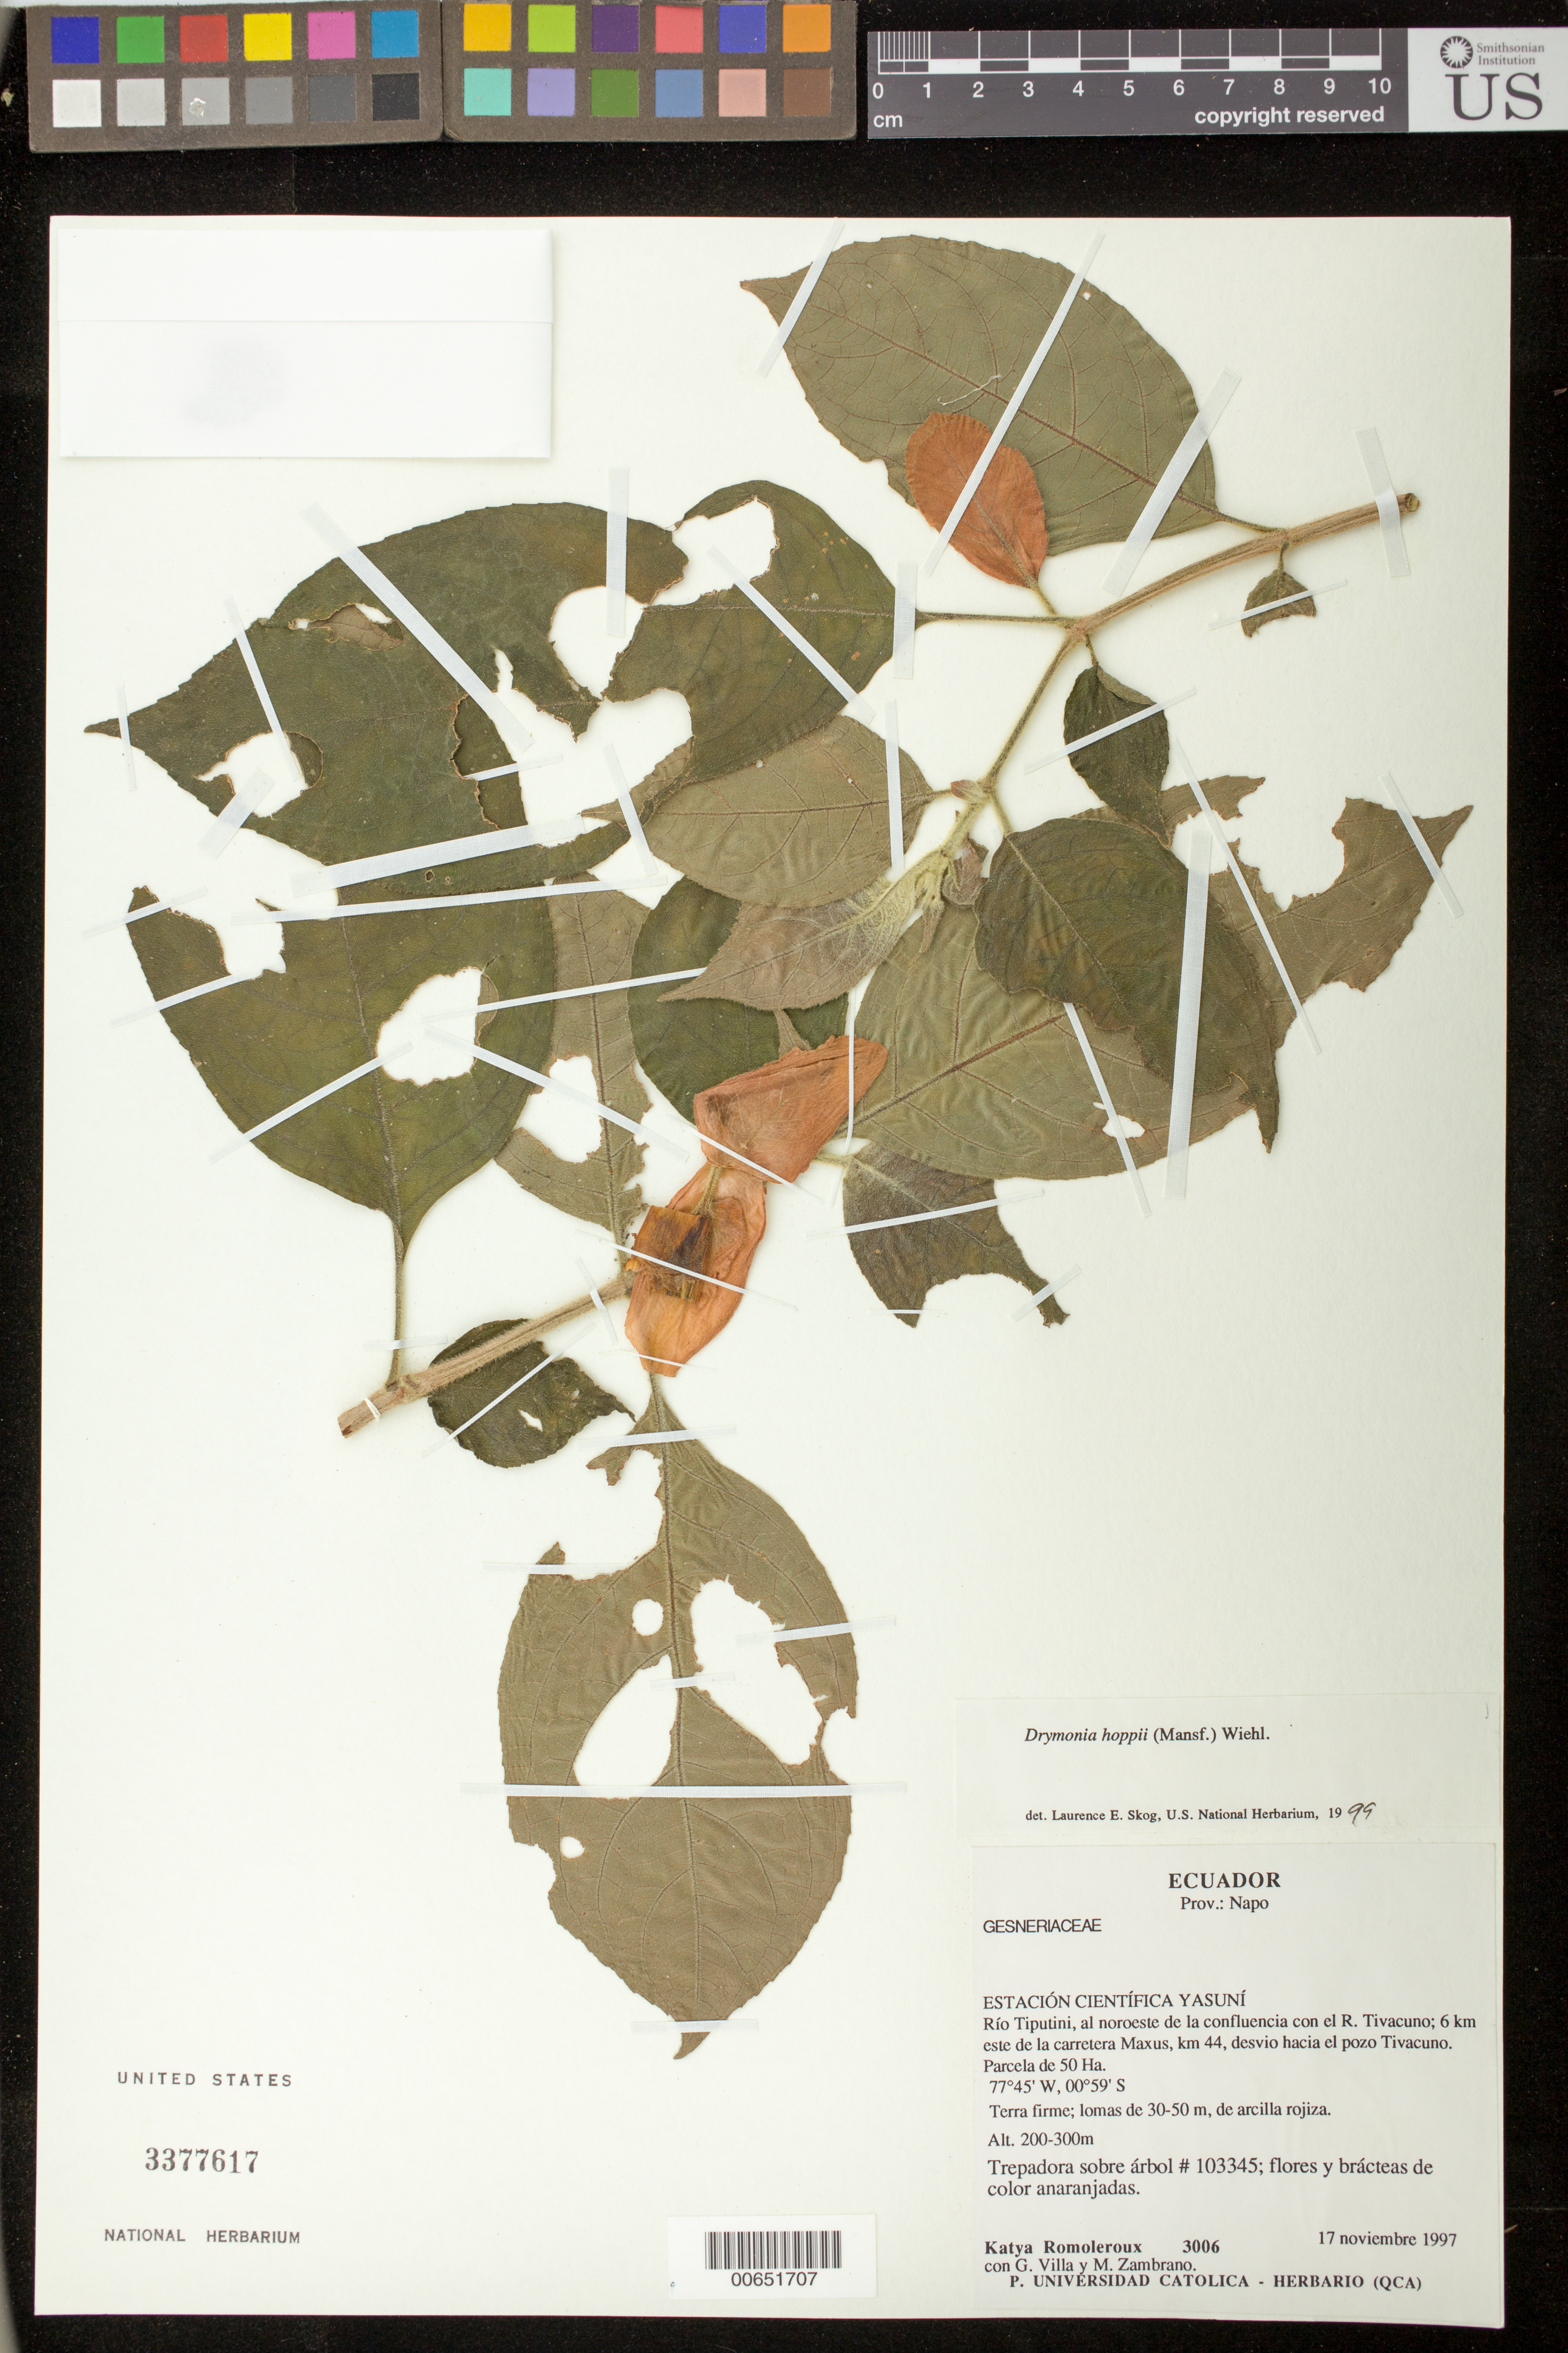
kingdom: Plantae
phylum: Tracheophyta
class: Magnoliopsida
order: Lamiales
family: Gesneriaceae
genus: Drymonia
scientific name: Drymonia hoppii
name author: (Mansf.) Wiehler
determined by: Skog, Laurence E.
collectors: K. Romoleroux, G. Villa & M. Zambrano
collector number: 3006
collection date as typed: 17 Nov 1997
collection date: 1997-11-17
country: Ecuador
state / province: Napo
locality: Estación Científica Yasuní; Río Tiputini, al noroeste de la confluencia con el R. Tivacuno; 6 km este de la carretera Maxus, km 44, desvio hacia el pozo Tivacuno; Parcela de 50 Ha.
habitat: Terra firme; lomas de 30-50 m, de arcilla rojiza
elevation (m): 200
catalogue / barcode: US 3377617